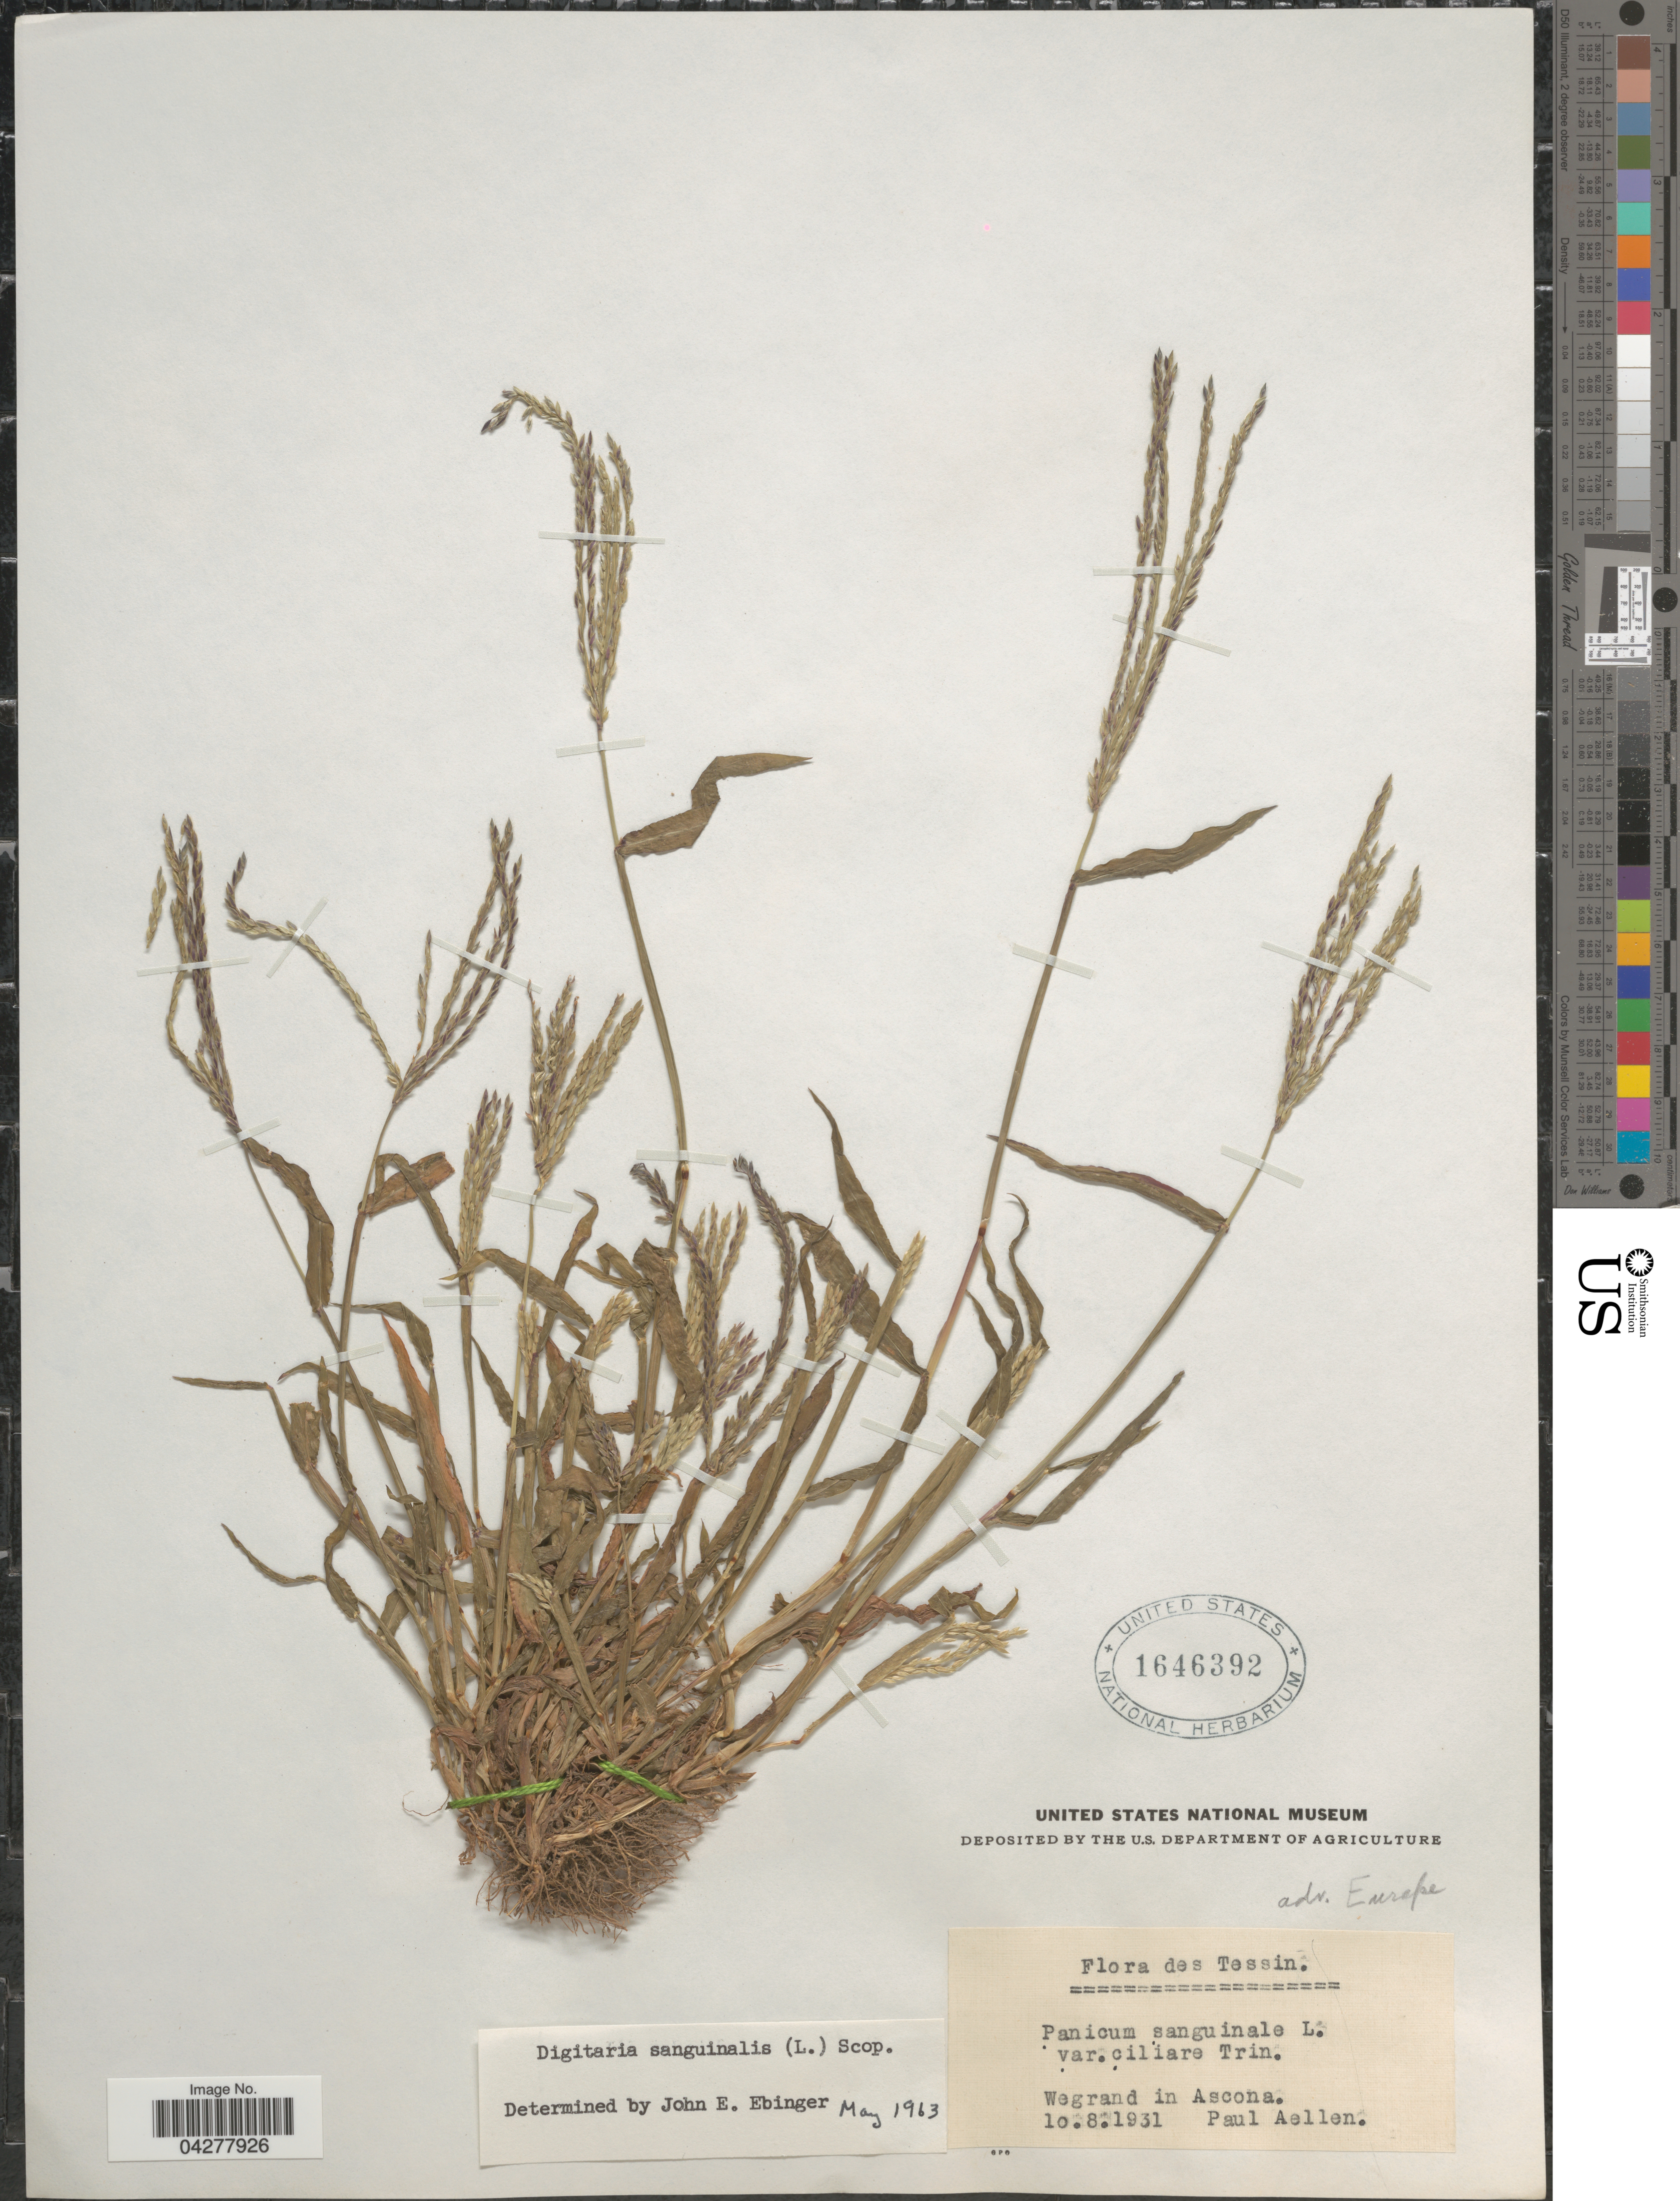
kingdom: Plantae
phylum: Tracheophyta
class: Liliopsida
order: Poales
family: Poaceae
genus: Digitaria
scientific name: Digitaria sanguinalis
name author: (L.) Scop.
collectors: P. Aellen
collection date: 1931-08-10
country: Switzerland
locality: Adv. Europe. [unsure placement] Tessin. Wegrand in Ascona.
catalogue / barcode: US 1646392